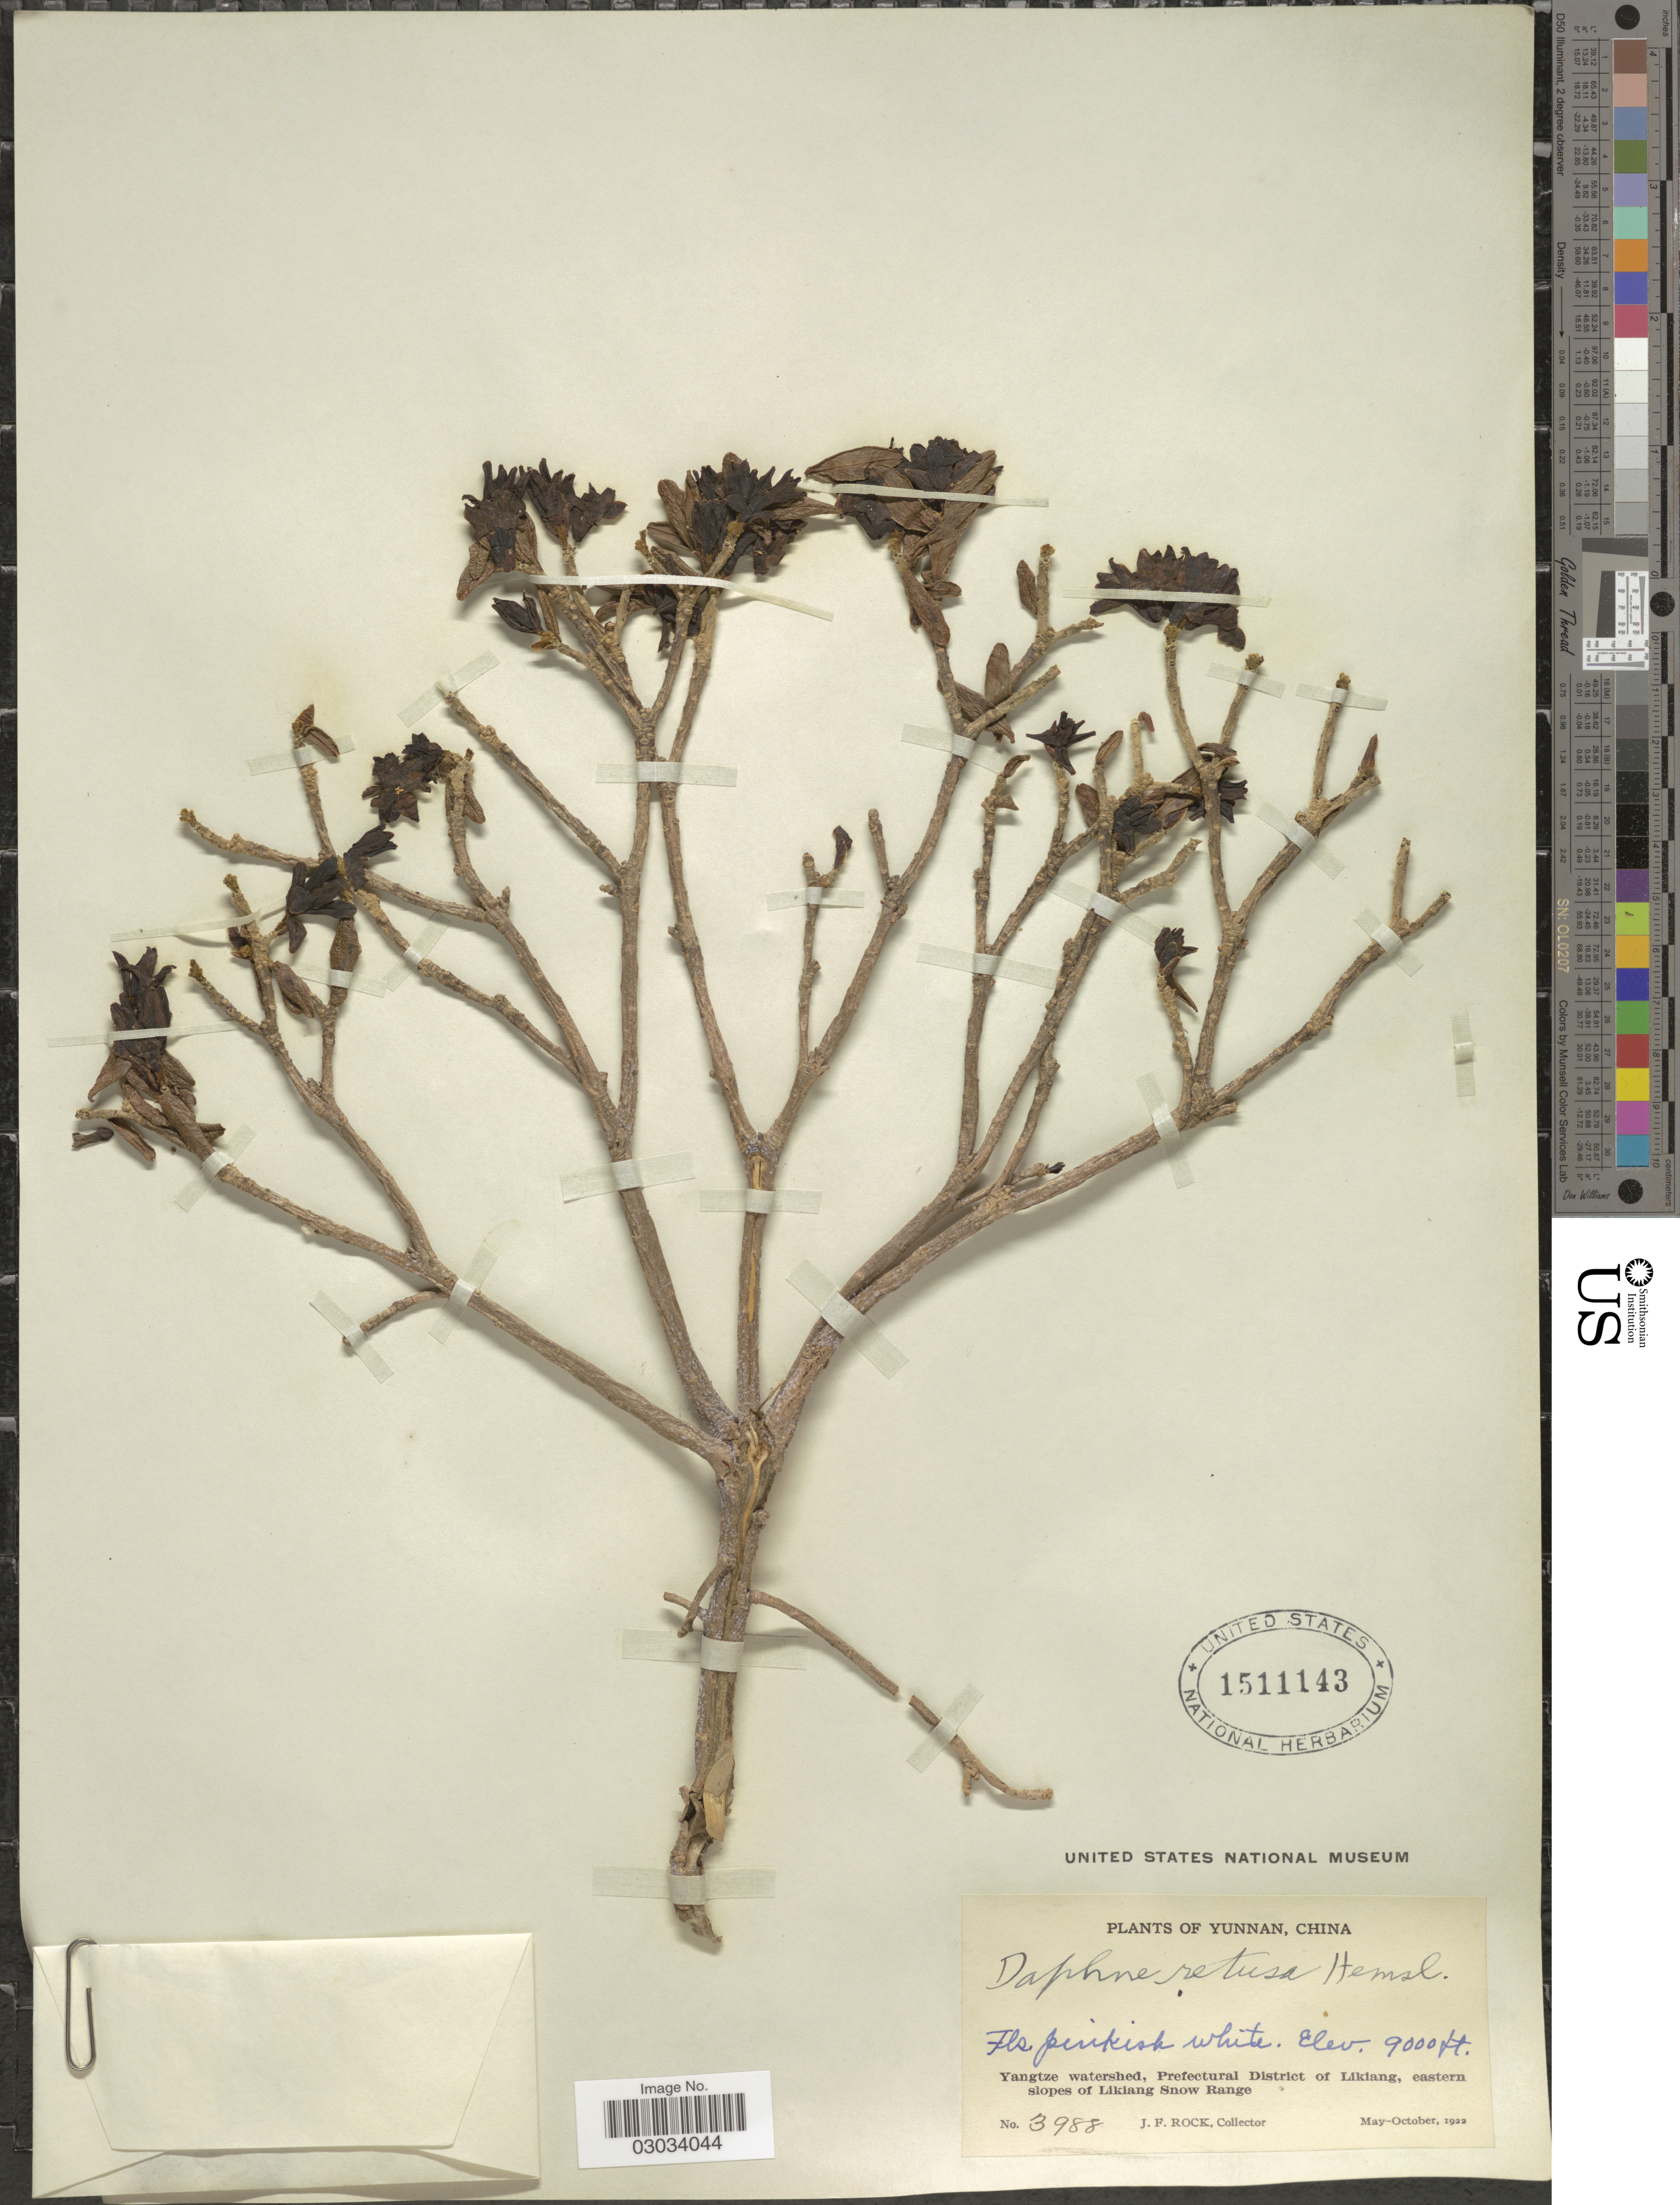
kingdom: Plantae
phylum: Tracheophyta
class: Magnoliopsida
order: Malvales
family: Thymelaeaceae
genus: Daphne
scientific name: Daphne retusa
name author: Hemsl.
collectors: J. Rock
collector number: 3988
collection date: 1922-05/1922-10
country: China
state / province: Yunnan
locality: Yangtze watershed. Prefectural District of Likiang, eastern slopes of Likiang Snow Range.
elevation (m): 2743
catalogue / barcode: US 1511143